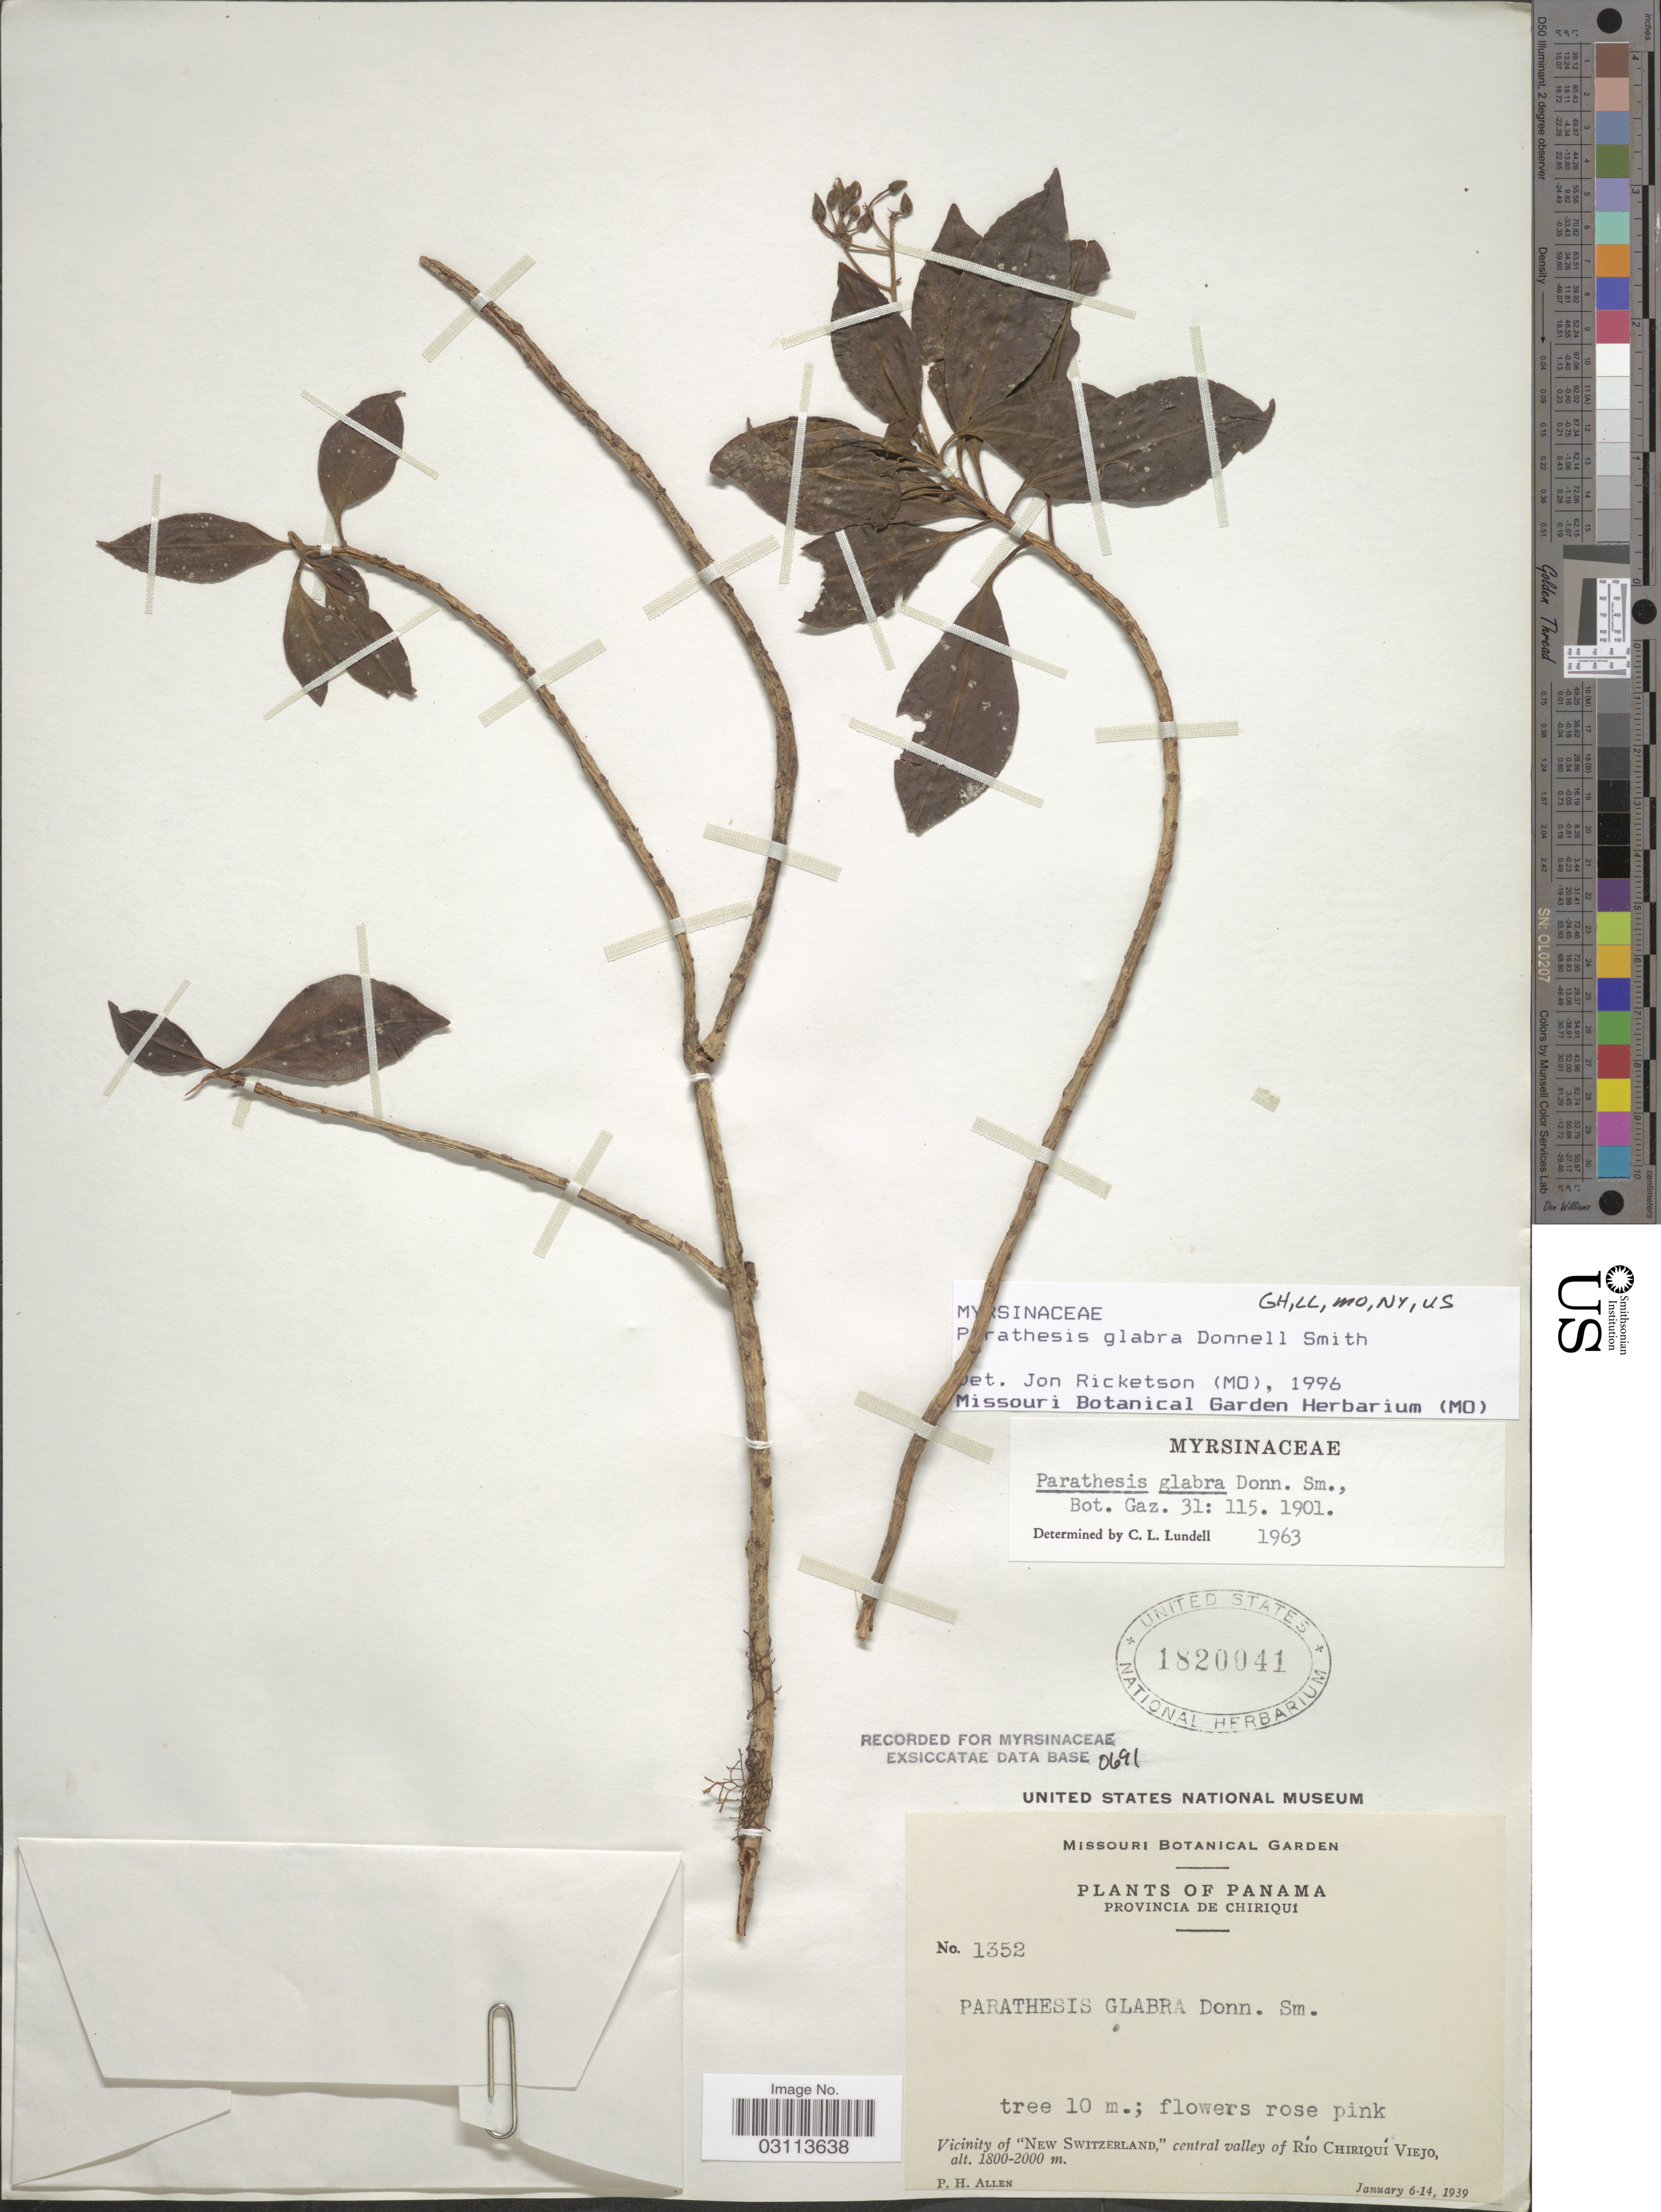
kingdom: Plantae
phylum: Tracheophyta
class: Magnoliopsida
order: Ericales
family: Primulaceae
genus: Parathesis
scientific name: Parathesis glabra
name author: Donn. Sm.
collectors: P. H. Allen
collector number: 1352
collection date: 1939-01-06/1939-01-14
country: Panama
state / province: Chiriqui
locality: Vicinity of "New Switzerland," central valley of Río Chiriquí Viejo.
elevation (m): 1800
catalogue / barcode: US 1820041